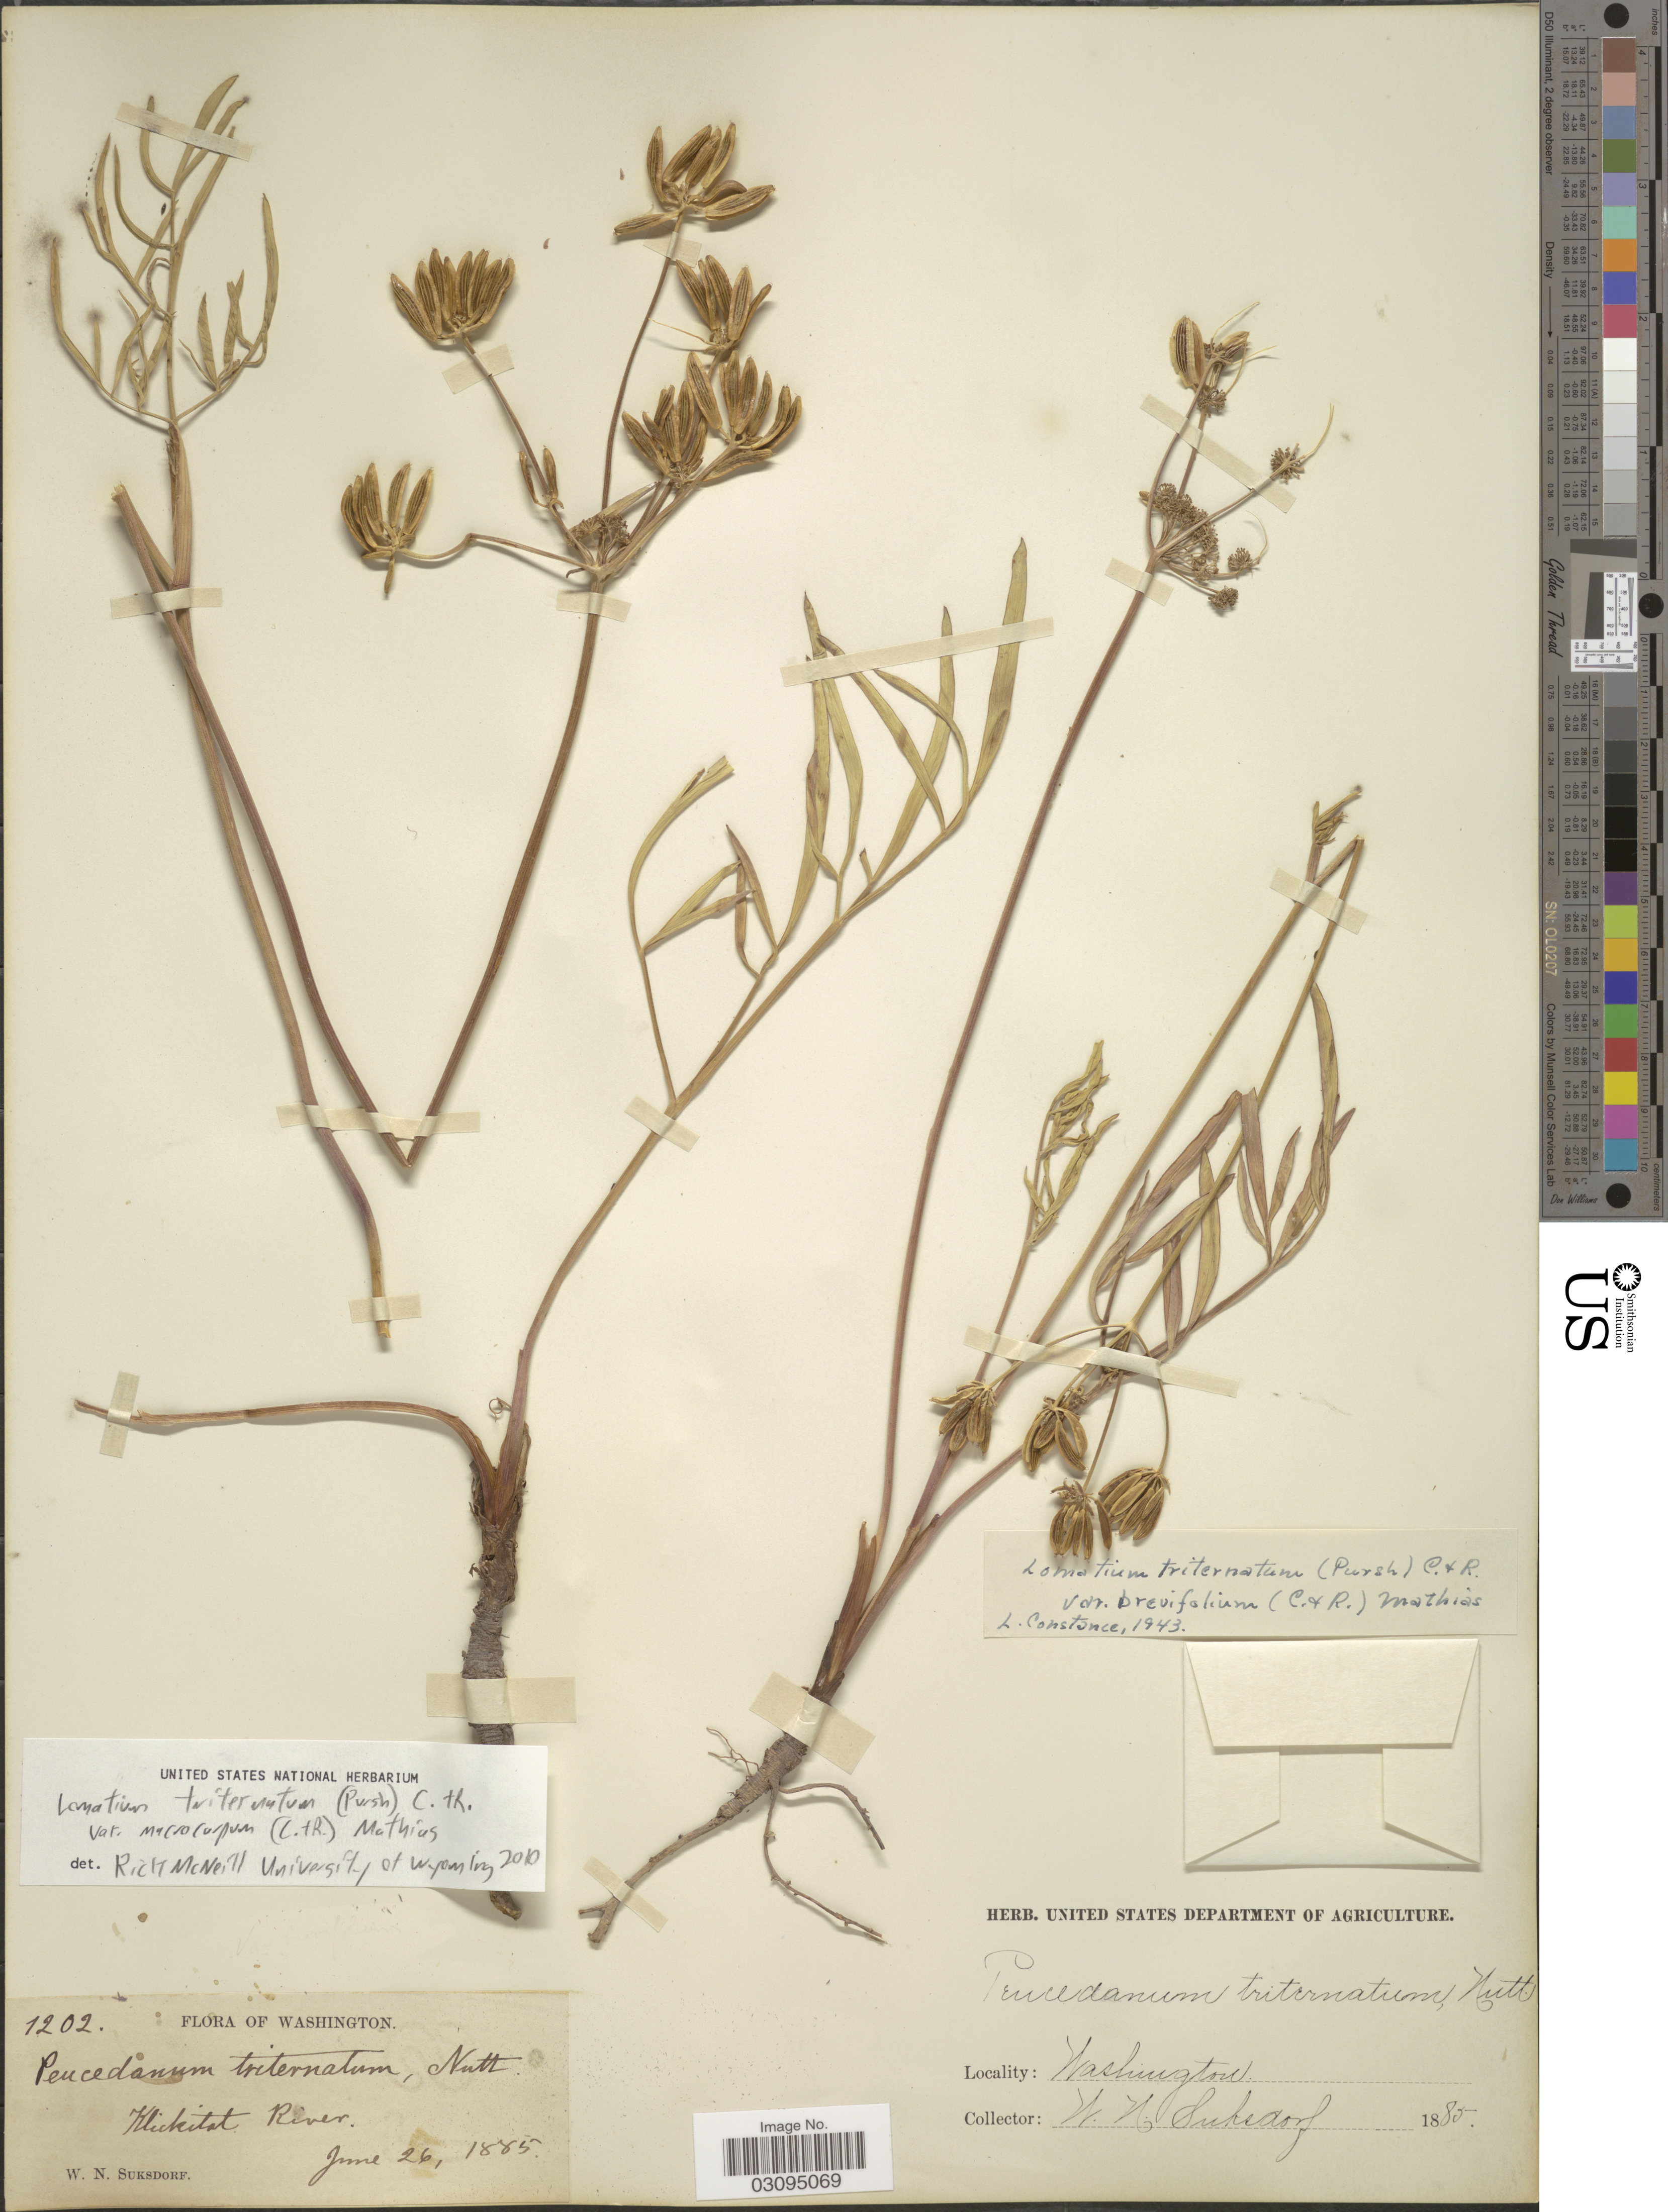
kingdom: Plantae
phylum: Tracheophyta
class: Magnoliopsida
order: Apiales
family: Apiaceae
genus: Lomatium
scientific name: Lomatium triternatum var. macrocarpum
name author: (J.M. Coult. & Rose) Mathias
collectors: W. N. Suksdorf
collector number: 1202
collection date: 1885-06-26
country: United States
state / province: Washington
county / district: Klickitat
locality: Klickitat River.